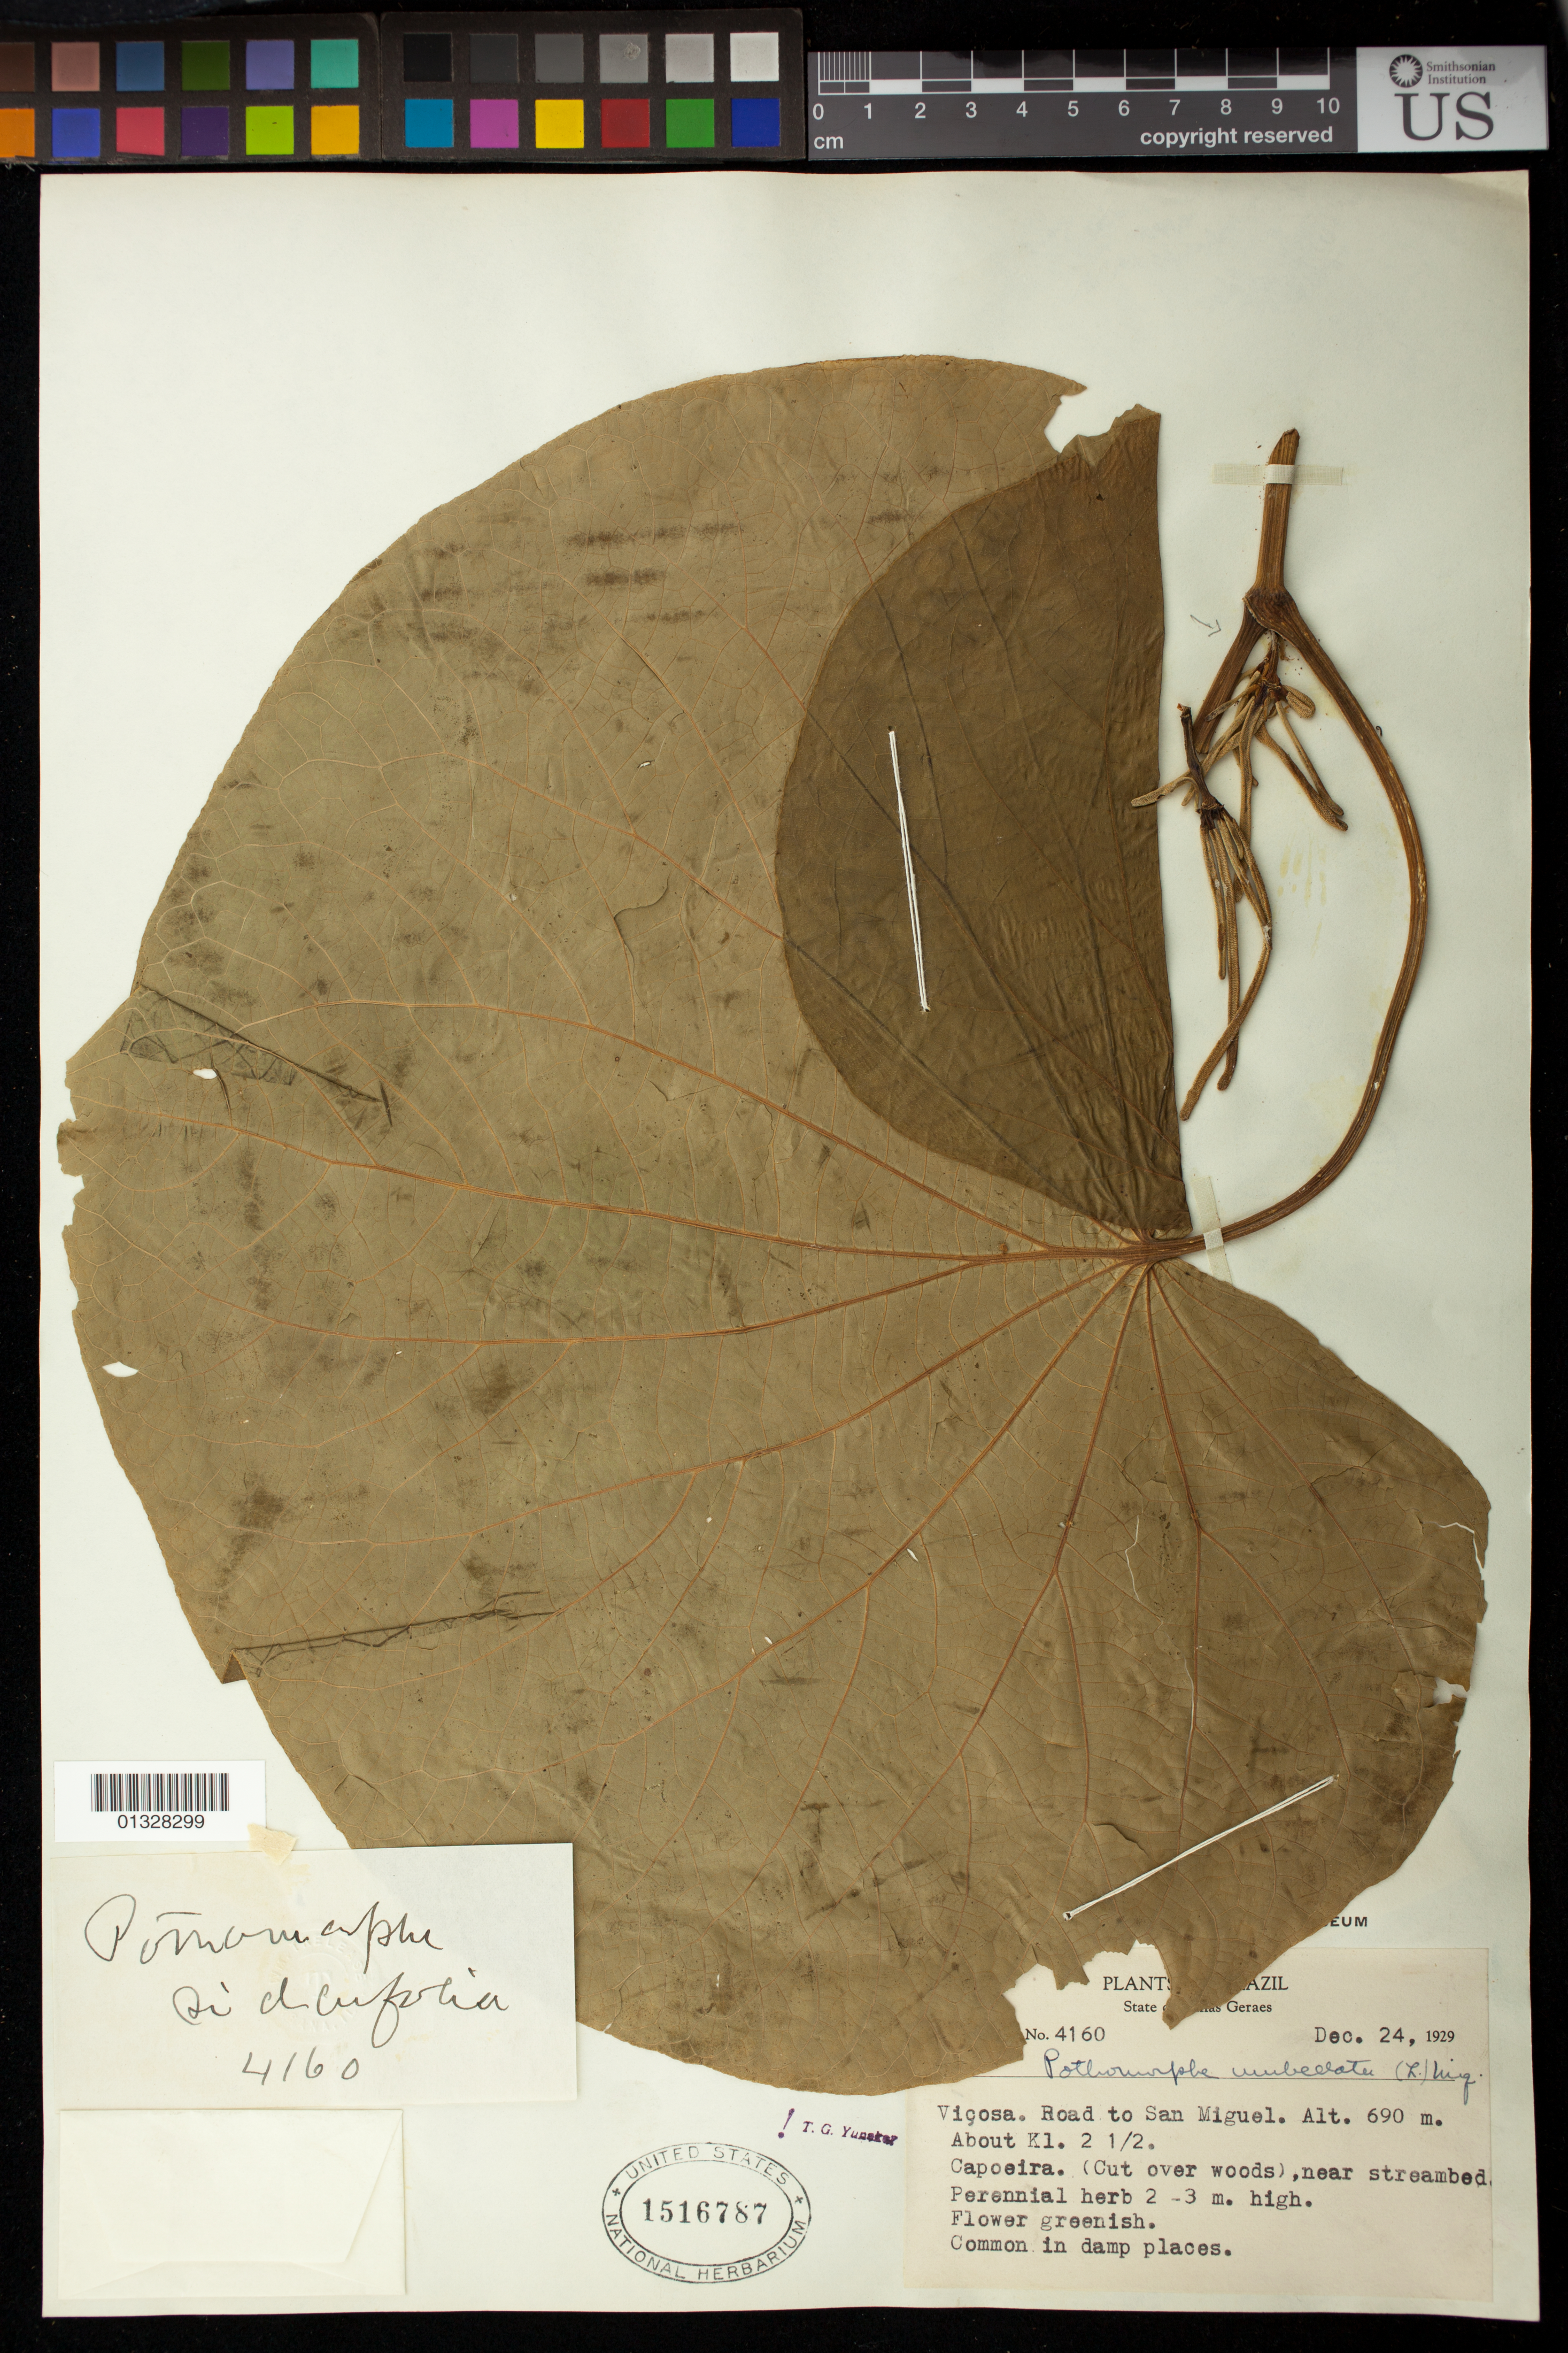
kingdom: Plantae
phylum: Tracheophyta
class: Magnoliopsida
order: Piperales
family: Piperaceae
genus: Piper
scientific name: Piper umbellatum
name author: L.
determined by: Strong, M. T., (US), Smithsonian Institution - National Museum of Natural History (UNITED STATES)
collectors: Y. Mexia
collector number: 4160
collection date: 1929-12-24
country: Brazil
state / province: Minas Gerais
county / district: Viçosa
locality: Road to San Miguel. About km 2 1/2.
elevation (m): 690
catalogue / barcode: US 1516787